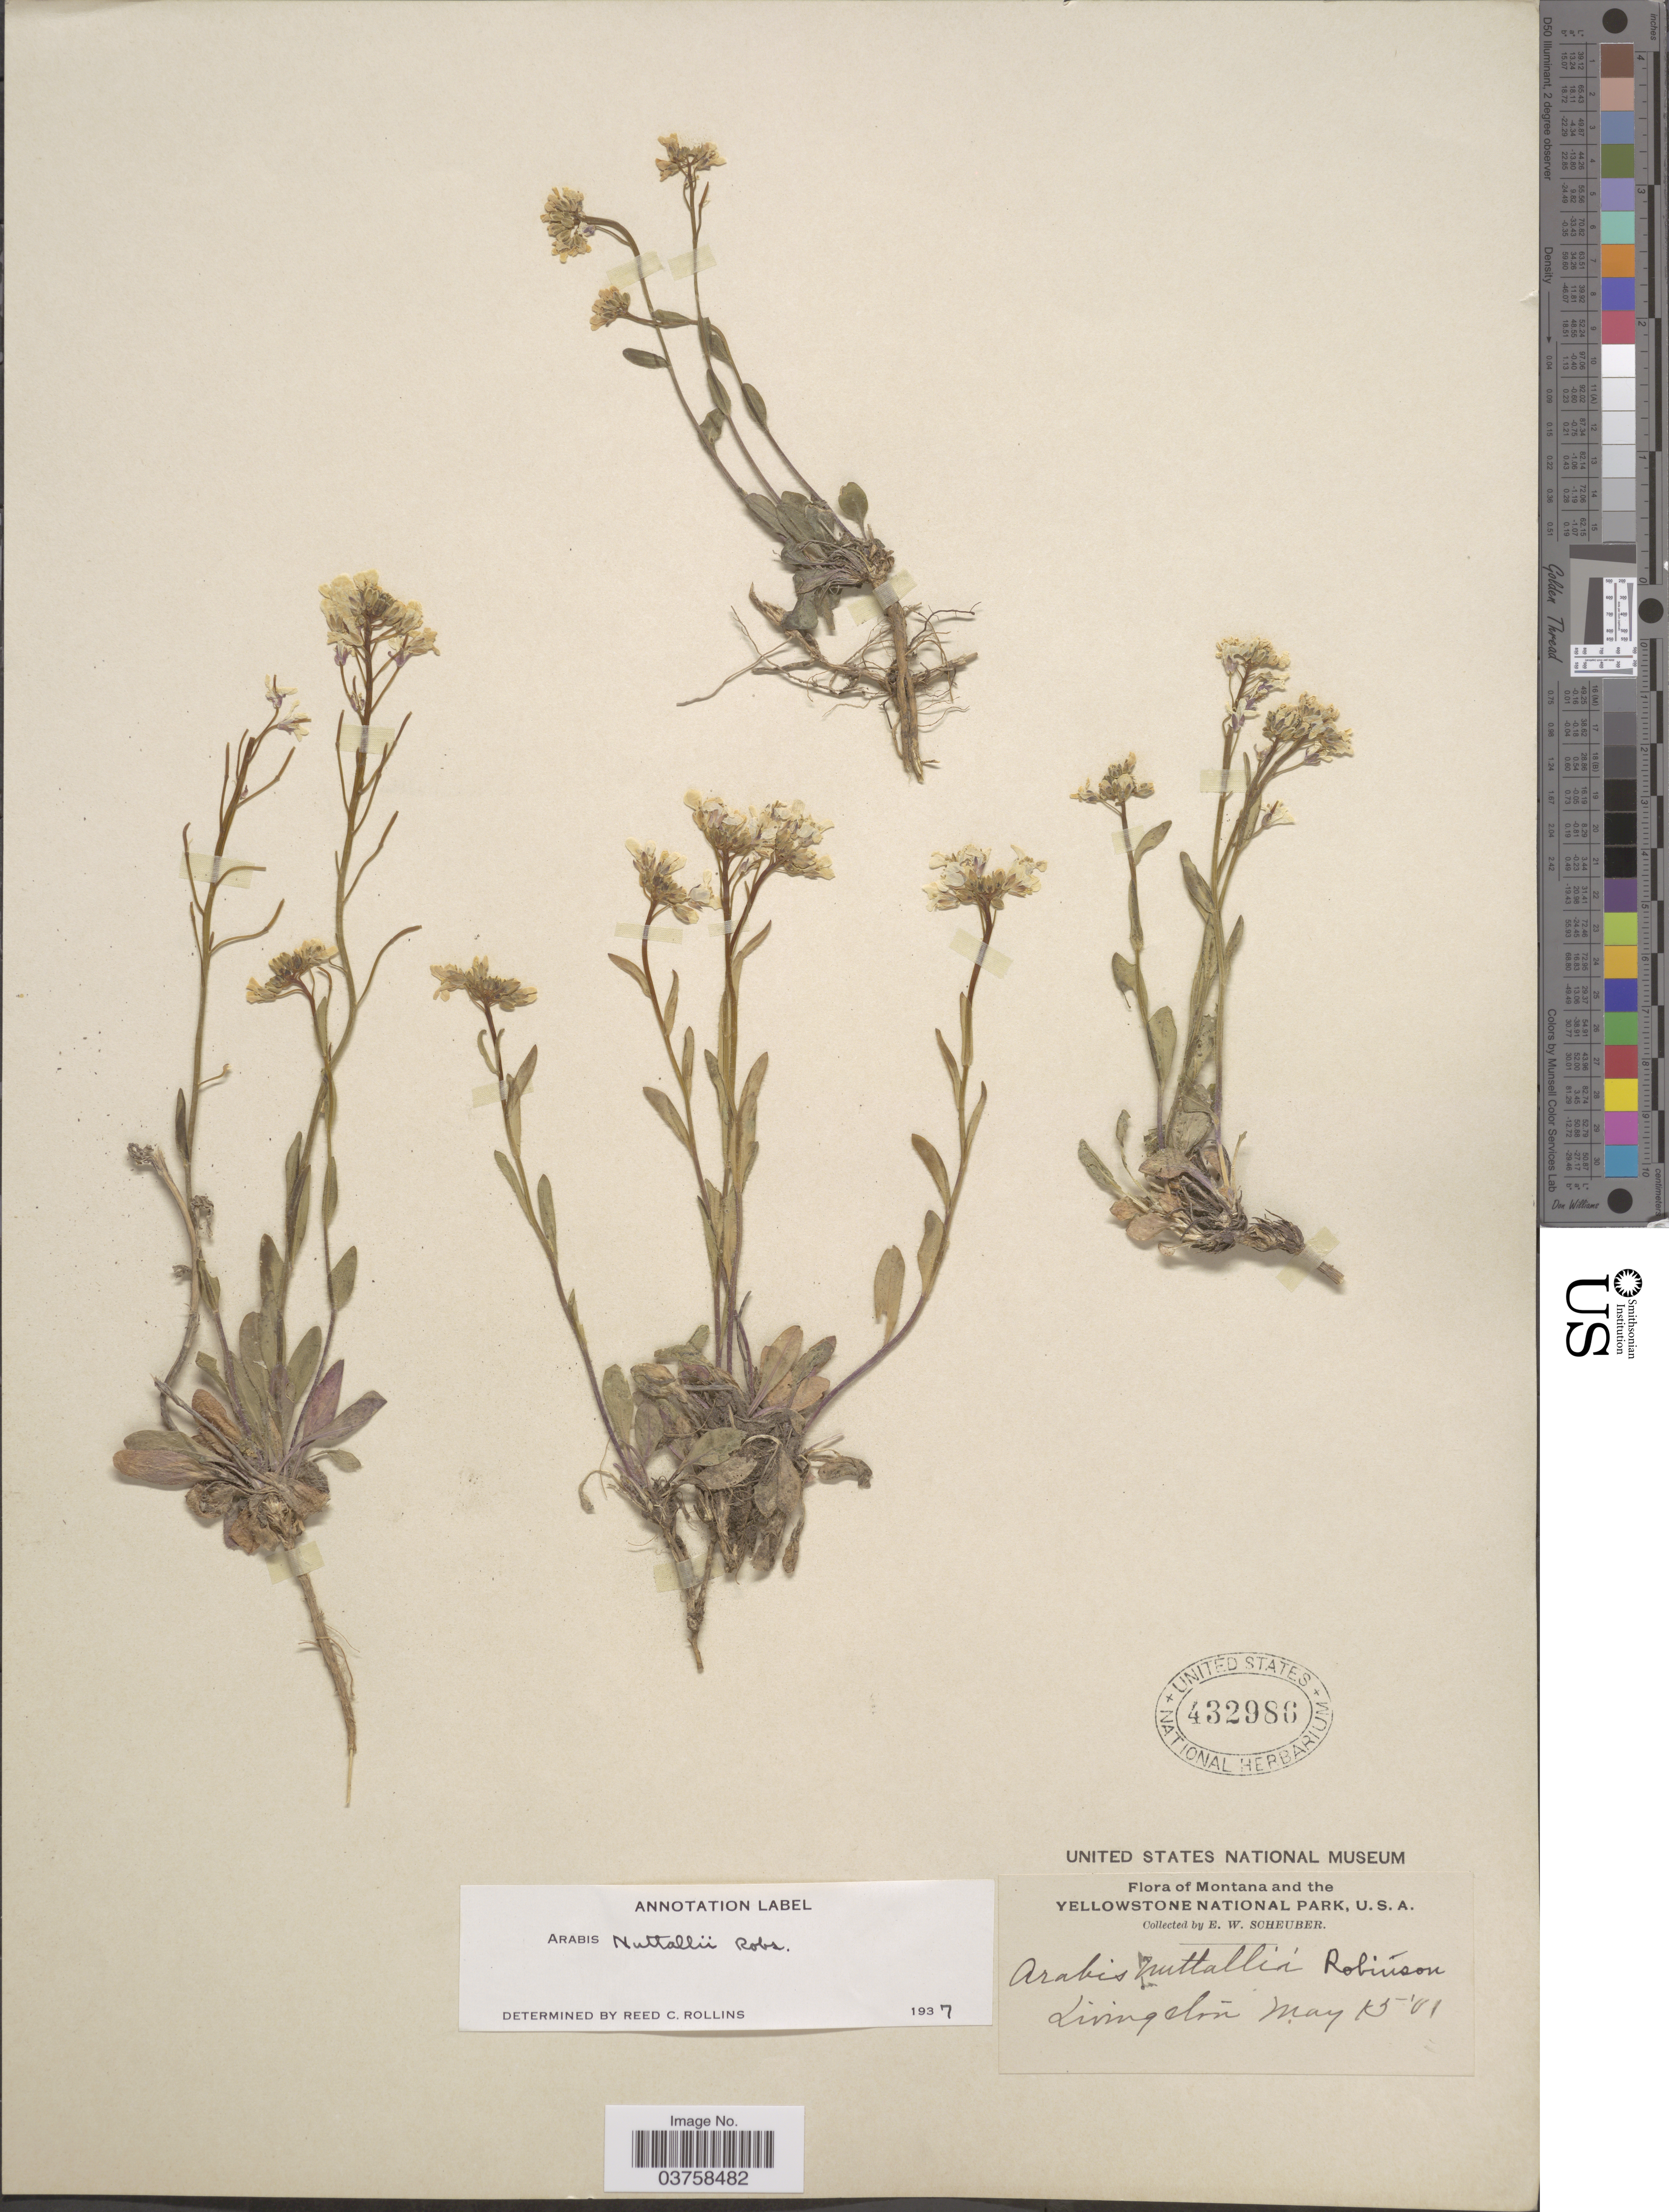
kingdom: Plantae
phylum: Tracheophyta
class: Magnoliopsida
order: Brassicales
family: Brassicaceae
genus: Arabis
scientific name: Arabis nuttallii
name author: B.L. Rob.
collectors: E. Scheuber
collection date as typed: Transcribed d/m/y: 15/5/1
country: United States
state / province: Montana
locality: Montana and the Yellowstone National Park. Livingston.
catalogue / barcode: US 432986